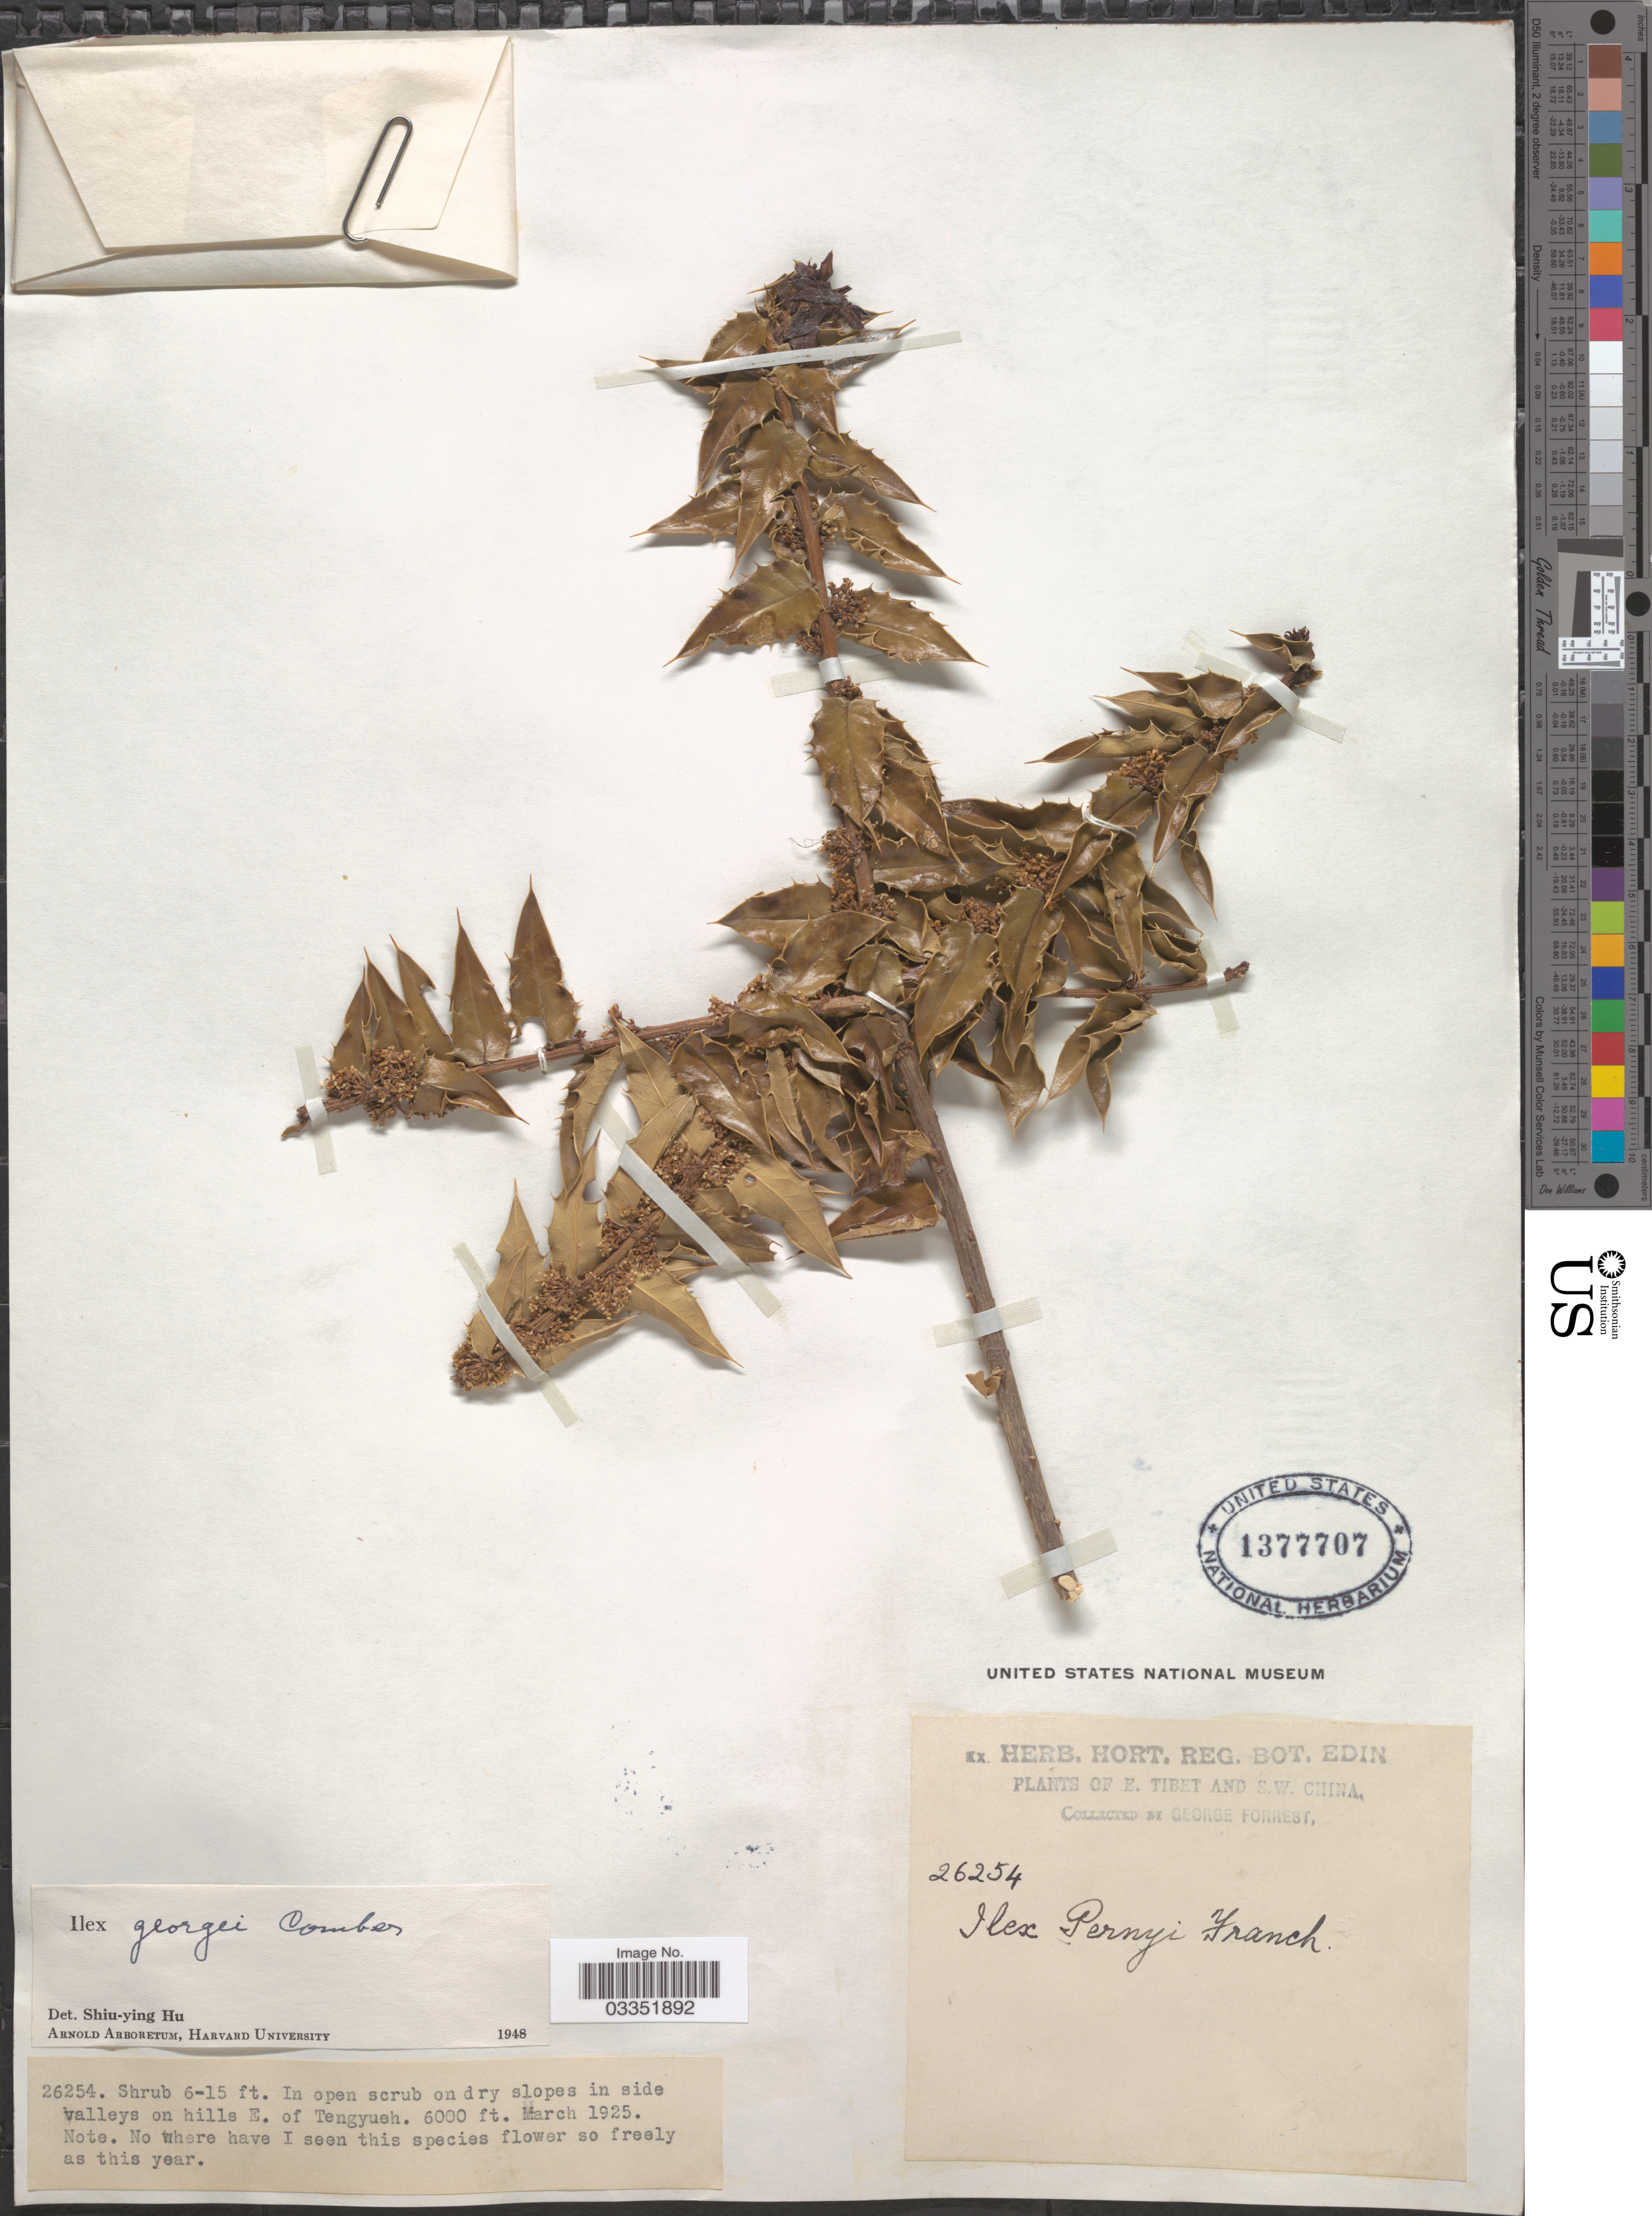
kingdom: Plantae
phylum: Tracheophyta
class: Magnoliopsida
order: Aquifoliales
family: Aquifoliaceae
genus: Ilex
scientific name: Ilex georgei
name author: H.F. Comber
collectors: G. Forrest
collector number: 26254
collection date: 1925-03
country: China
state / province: Xizang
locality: E. Tibet and S.W. China. In open scrub on dry slopes in side valleys on hills E. of Tengyueh.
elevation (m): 1829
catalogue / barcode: US 1377707